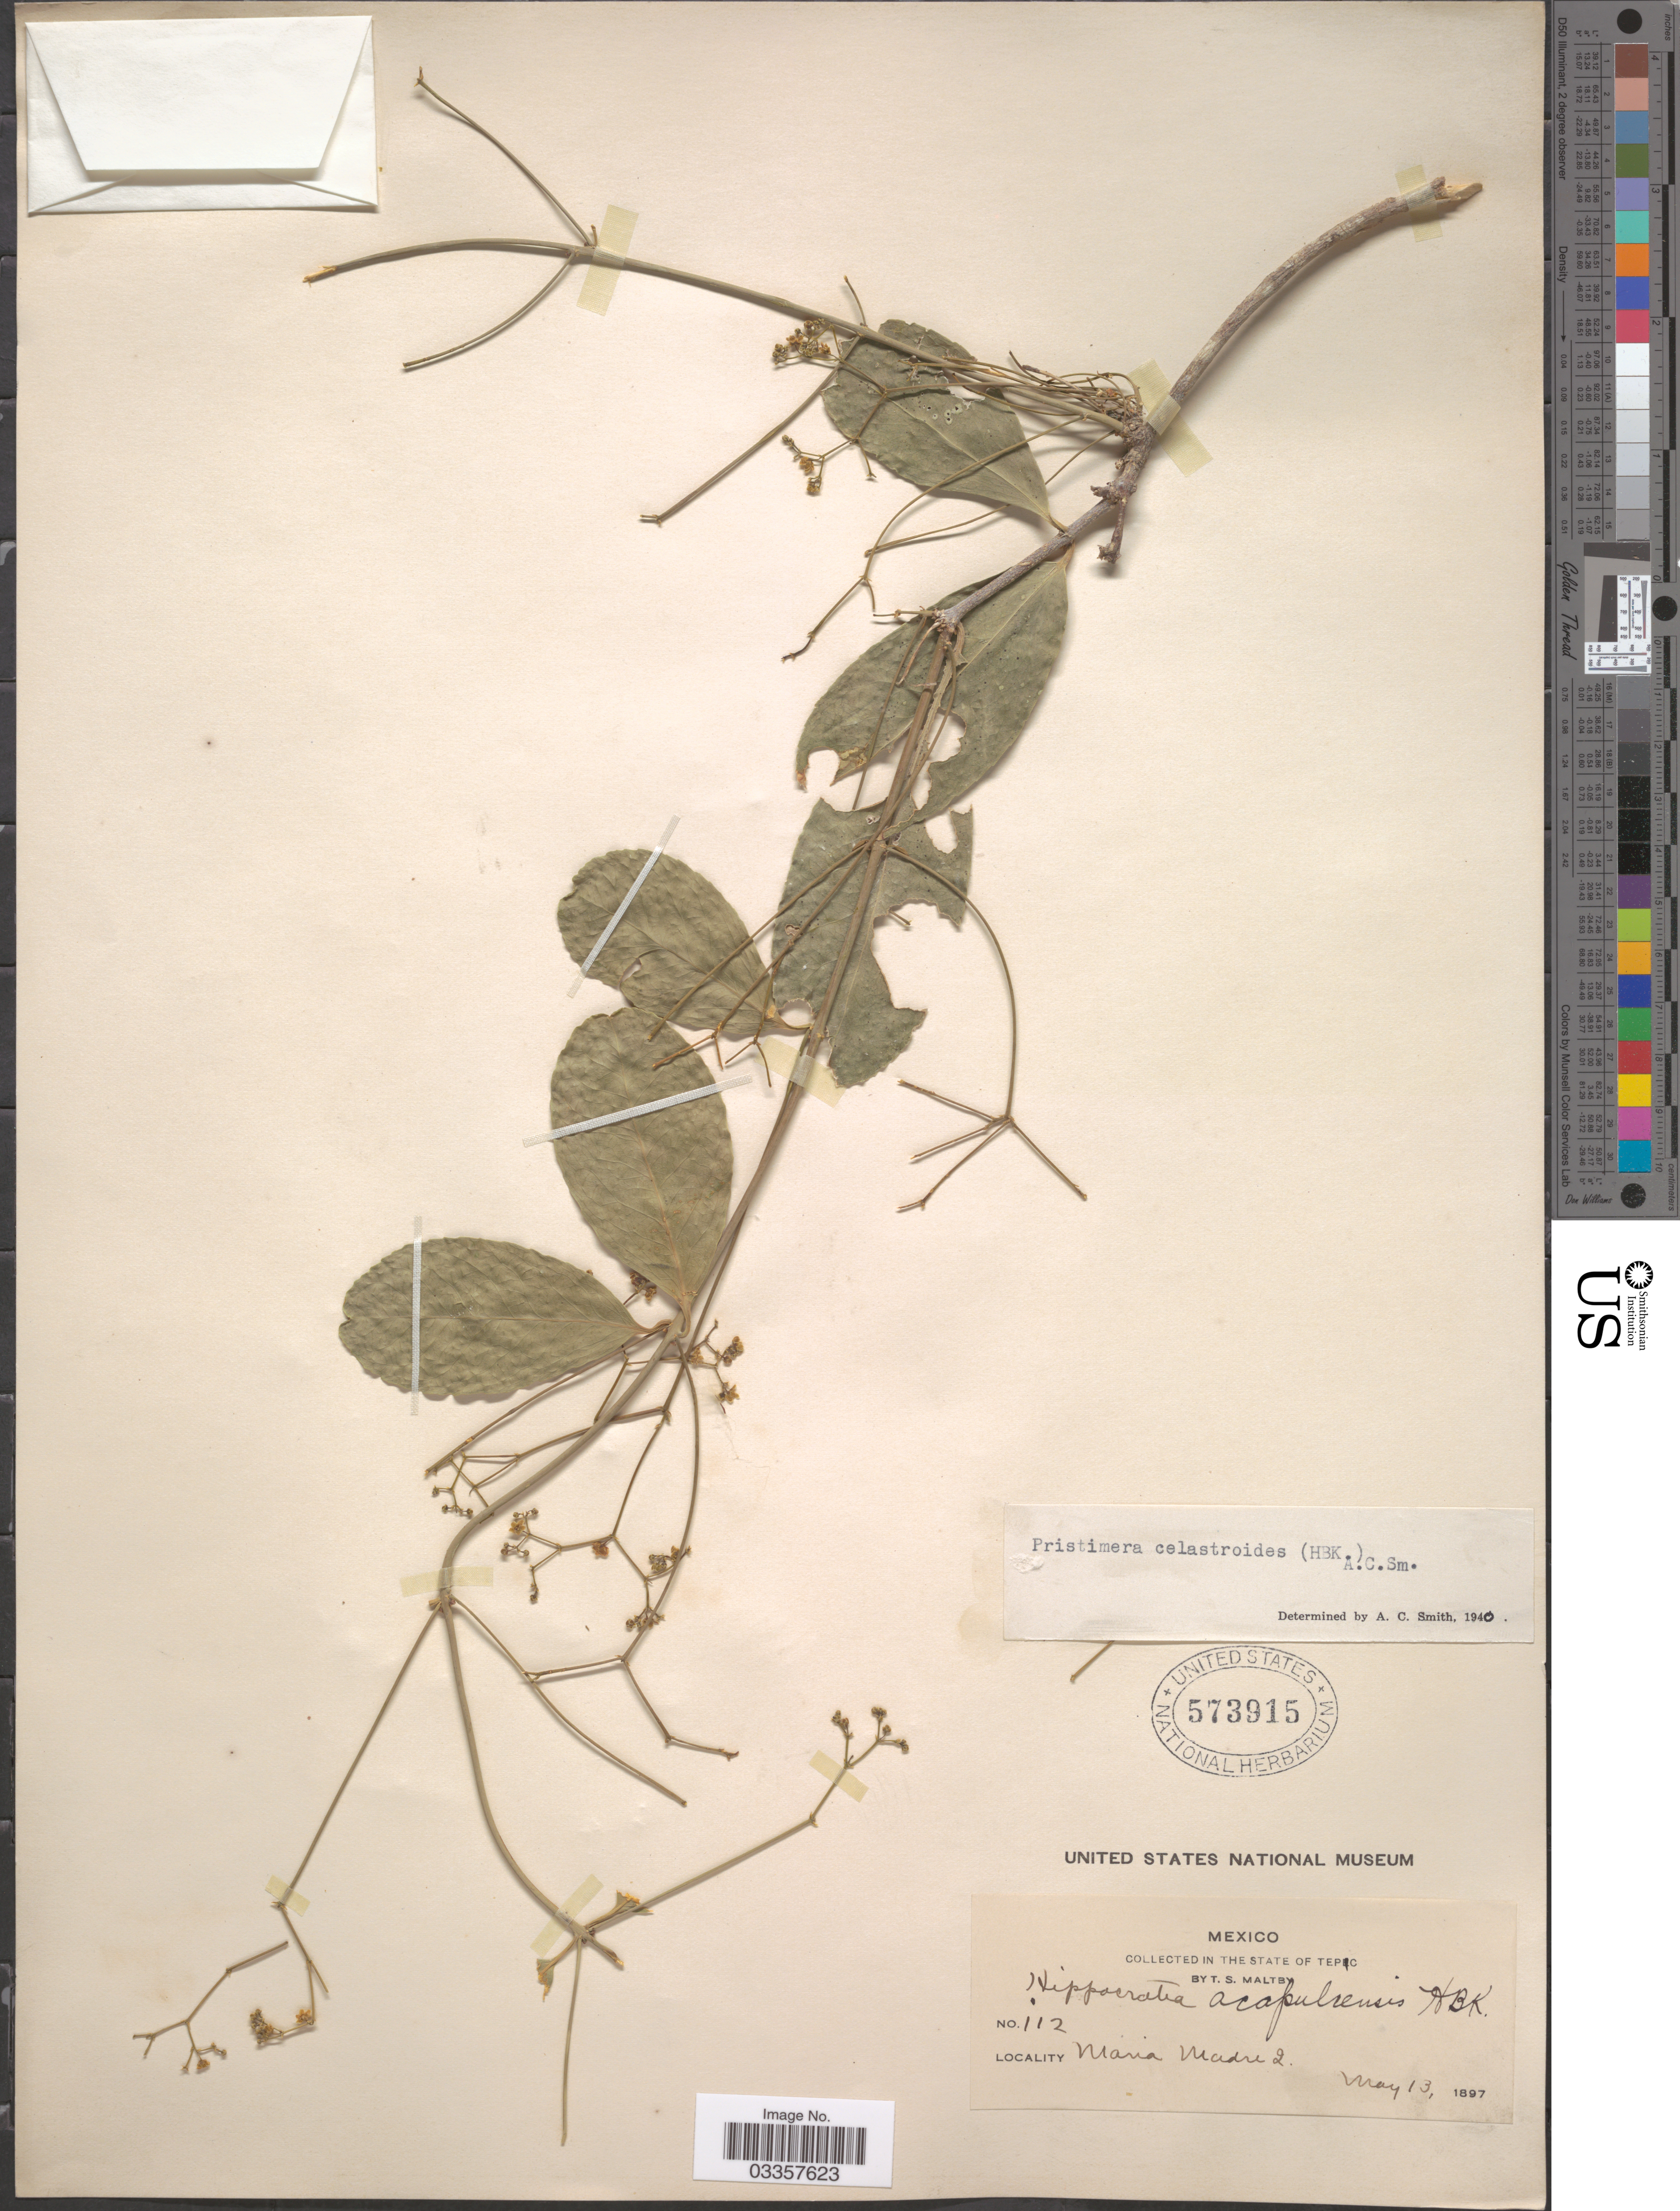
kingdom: Plantae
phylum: Tracheophyta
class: Magnoliopsida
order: Celastrales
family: Celastraceae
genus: Pristimera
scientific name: Pristimera celastroides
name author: (Kunth) A.C. Sm.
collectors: T. S. Maltby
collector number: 112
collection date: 1897-05-13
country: Mexico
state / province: Nayarit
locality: In the state of Tepic. Maria Madre I.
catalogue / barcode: US 573915